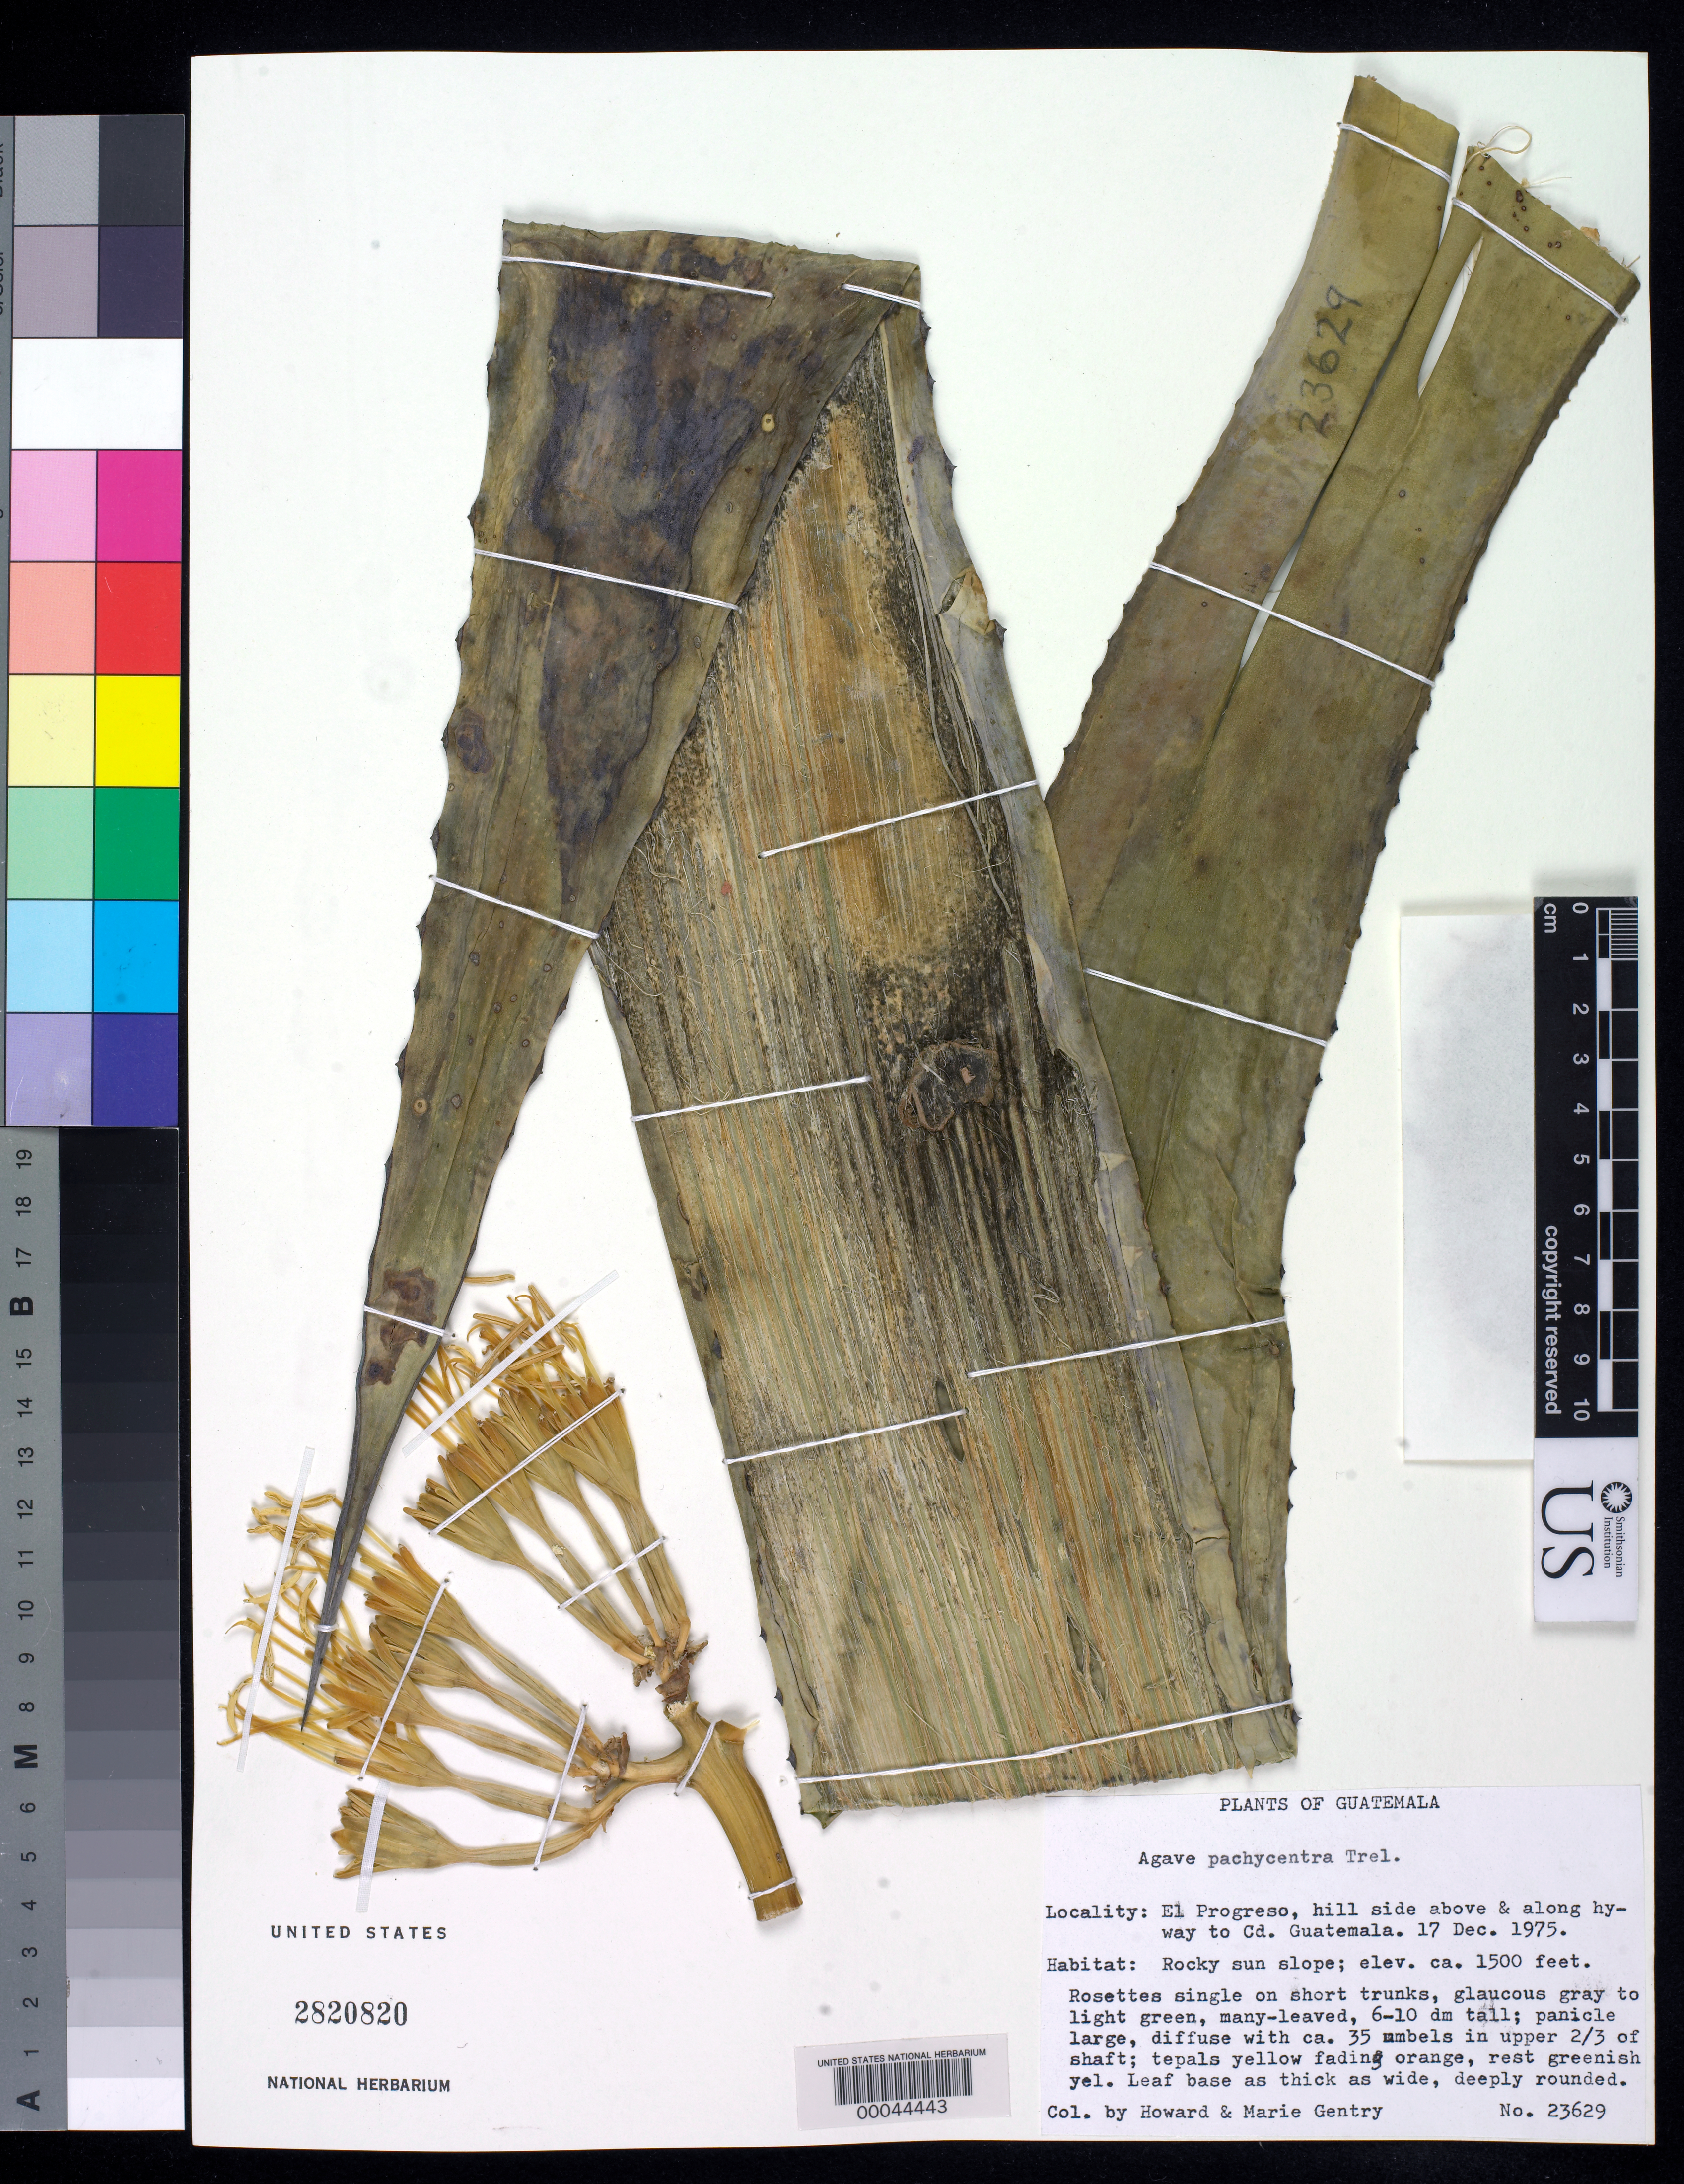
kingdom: Plantae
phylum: Tracheophyta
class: Liliopsida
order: Asparagales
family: Asparagaceae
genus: Agave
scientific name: Agave pachycentra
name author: Trel.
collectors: H. S. Gentry & M. Gentry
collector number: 23629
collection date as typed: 17 Dec 1975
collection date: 1975-12-17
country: Guatemala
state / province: El Progreso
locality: El Progreso, hill side above & along hyway to cd. Guatemala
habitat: Rocky sun slope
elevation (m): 457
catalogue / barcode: US 2820820